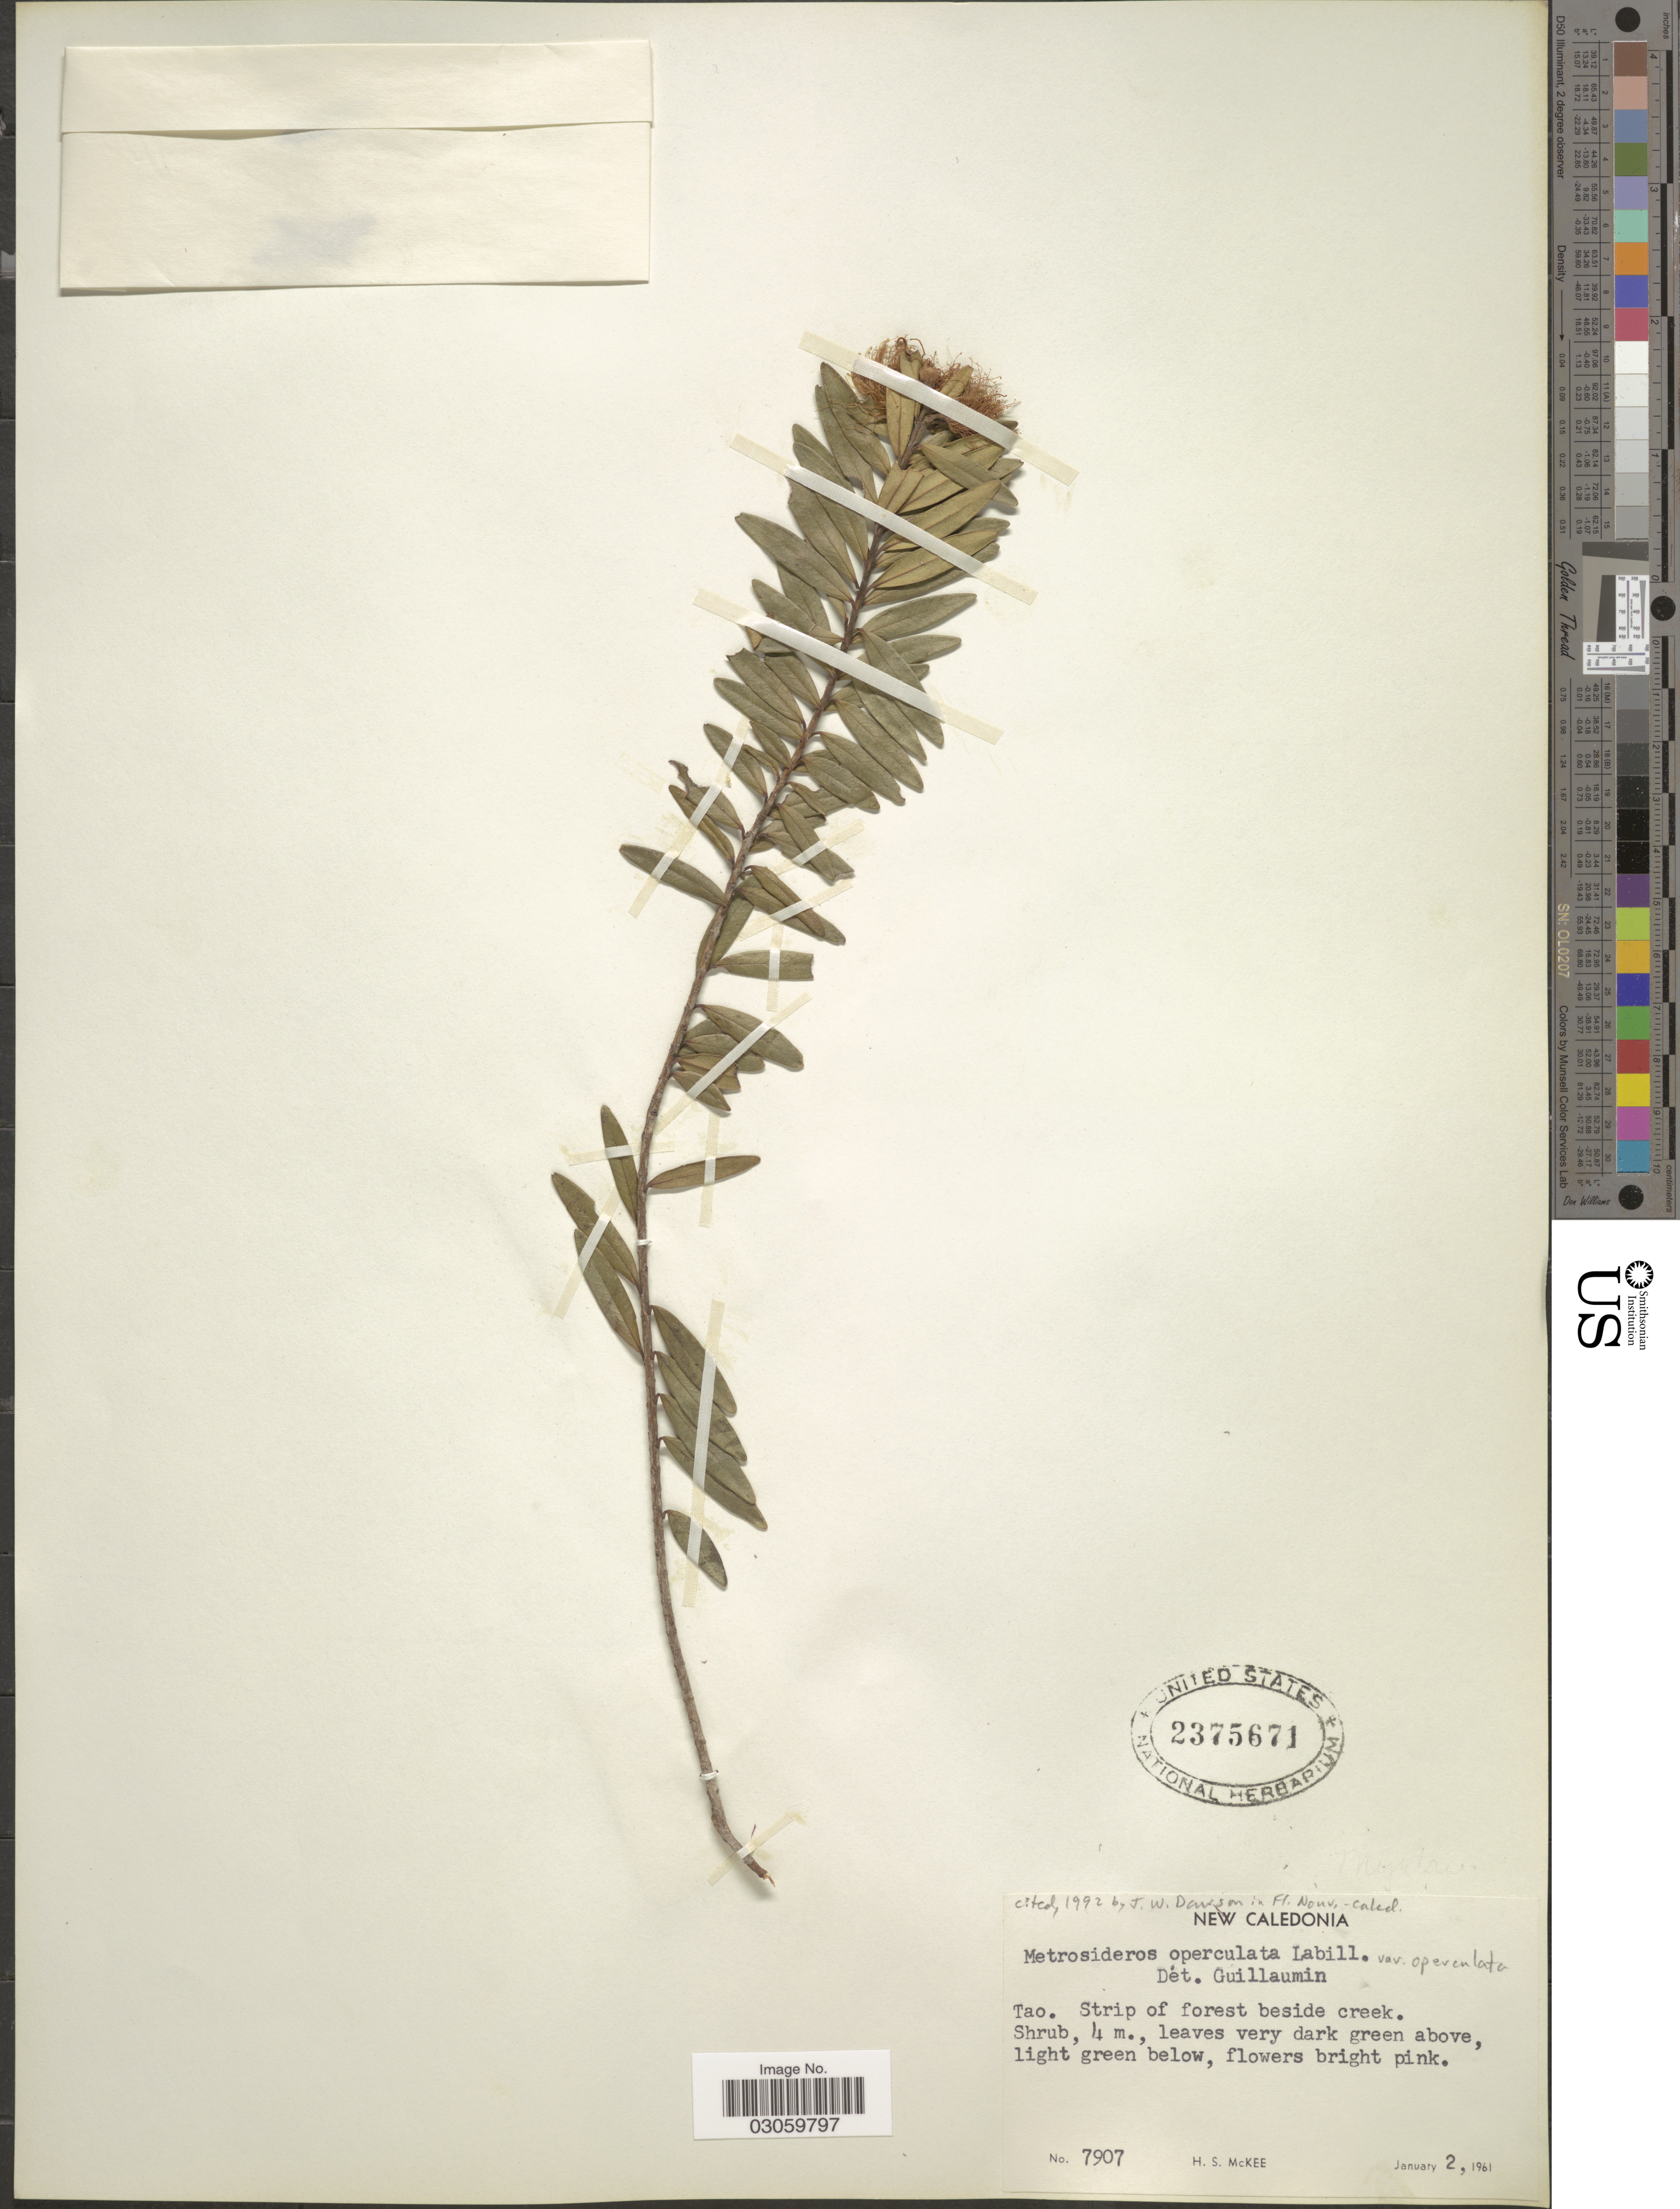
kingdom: Plantae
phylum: Tracheophyta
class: Magnoliopsida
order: Myrtales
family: Myrtaceae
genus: Metrosideros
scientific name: Metrosideros operculata var. operculata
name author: Labill.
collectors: H. S. McKee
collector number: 7907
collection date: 1961-01-02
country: New Caledonia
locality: Tao. Strip of forest beside creek.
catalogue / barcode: US 2375671